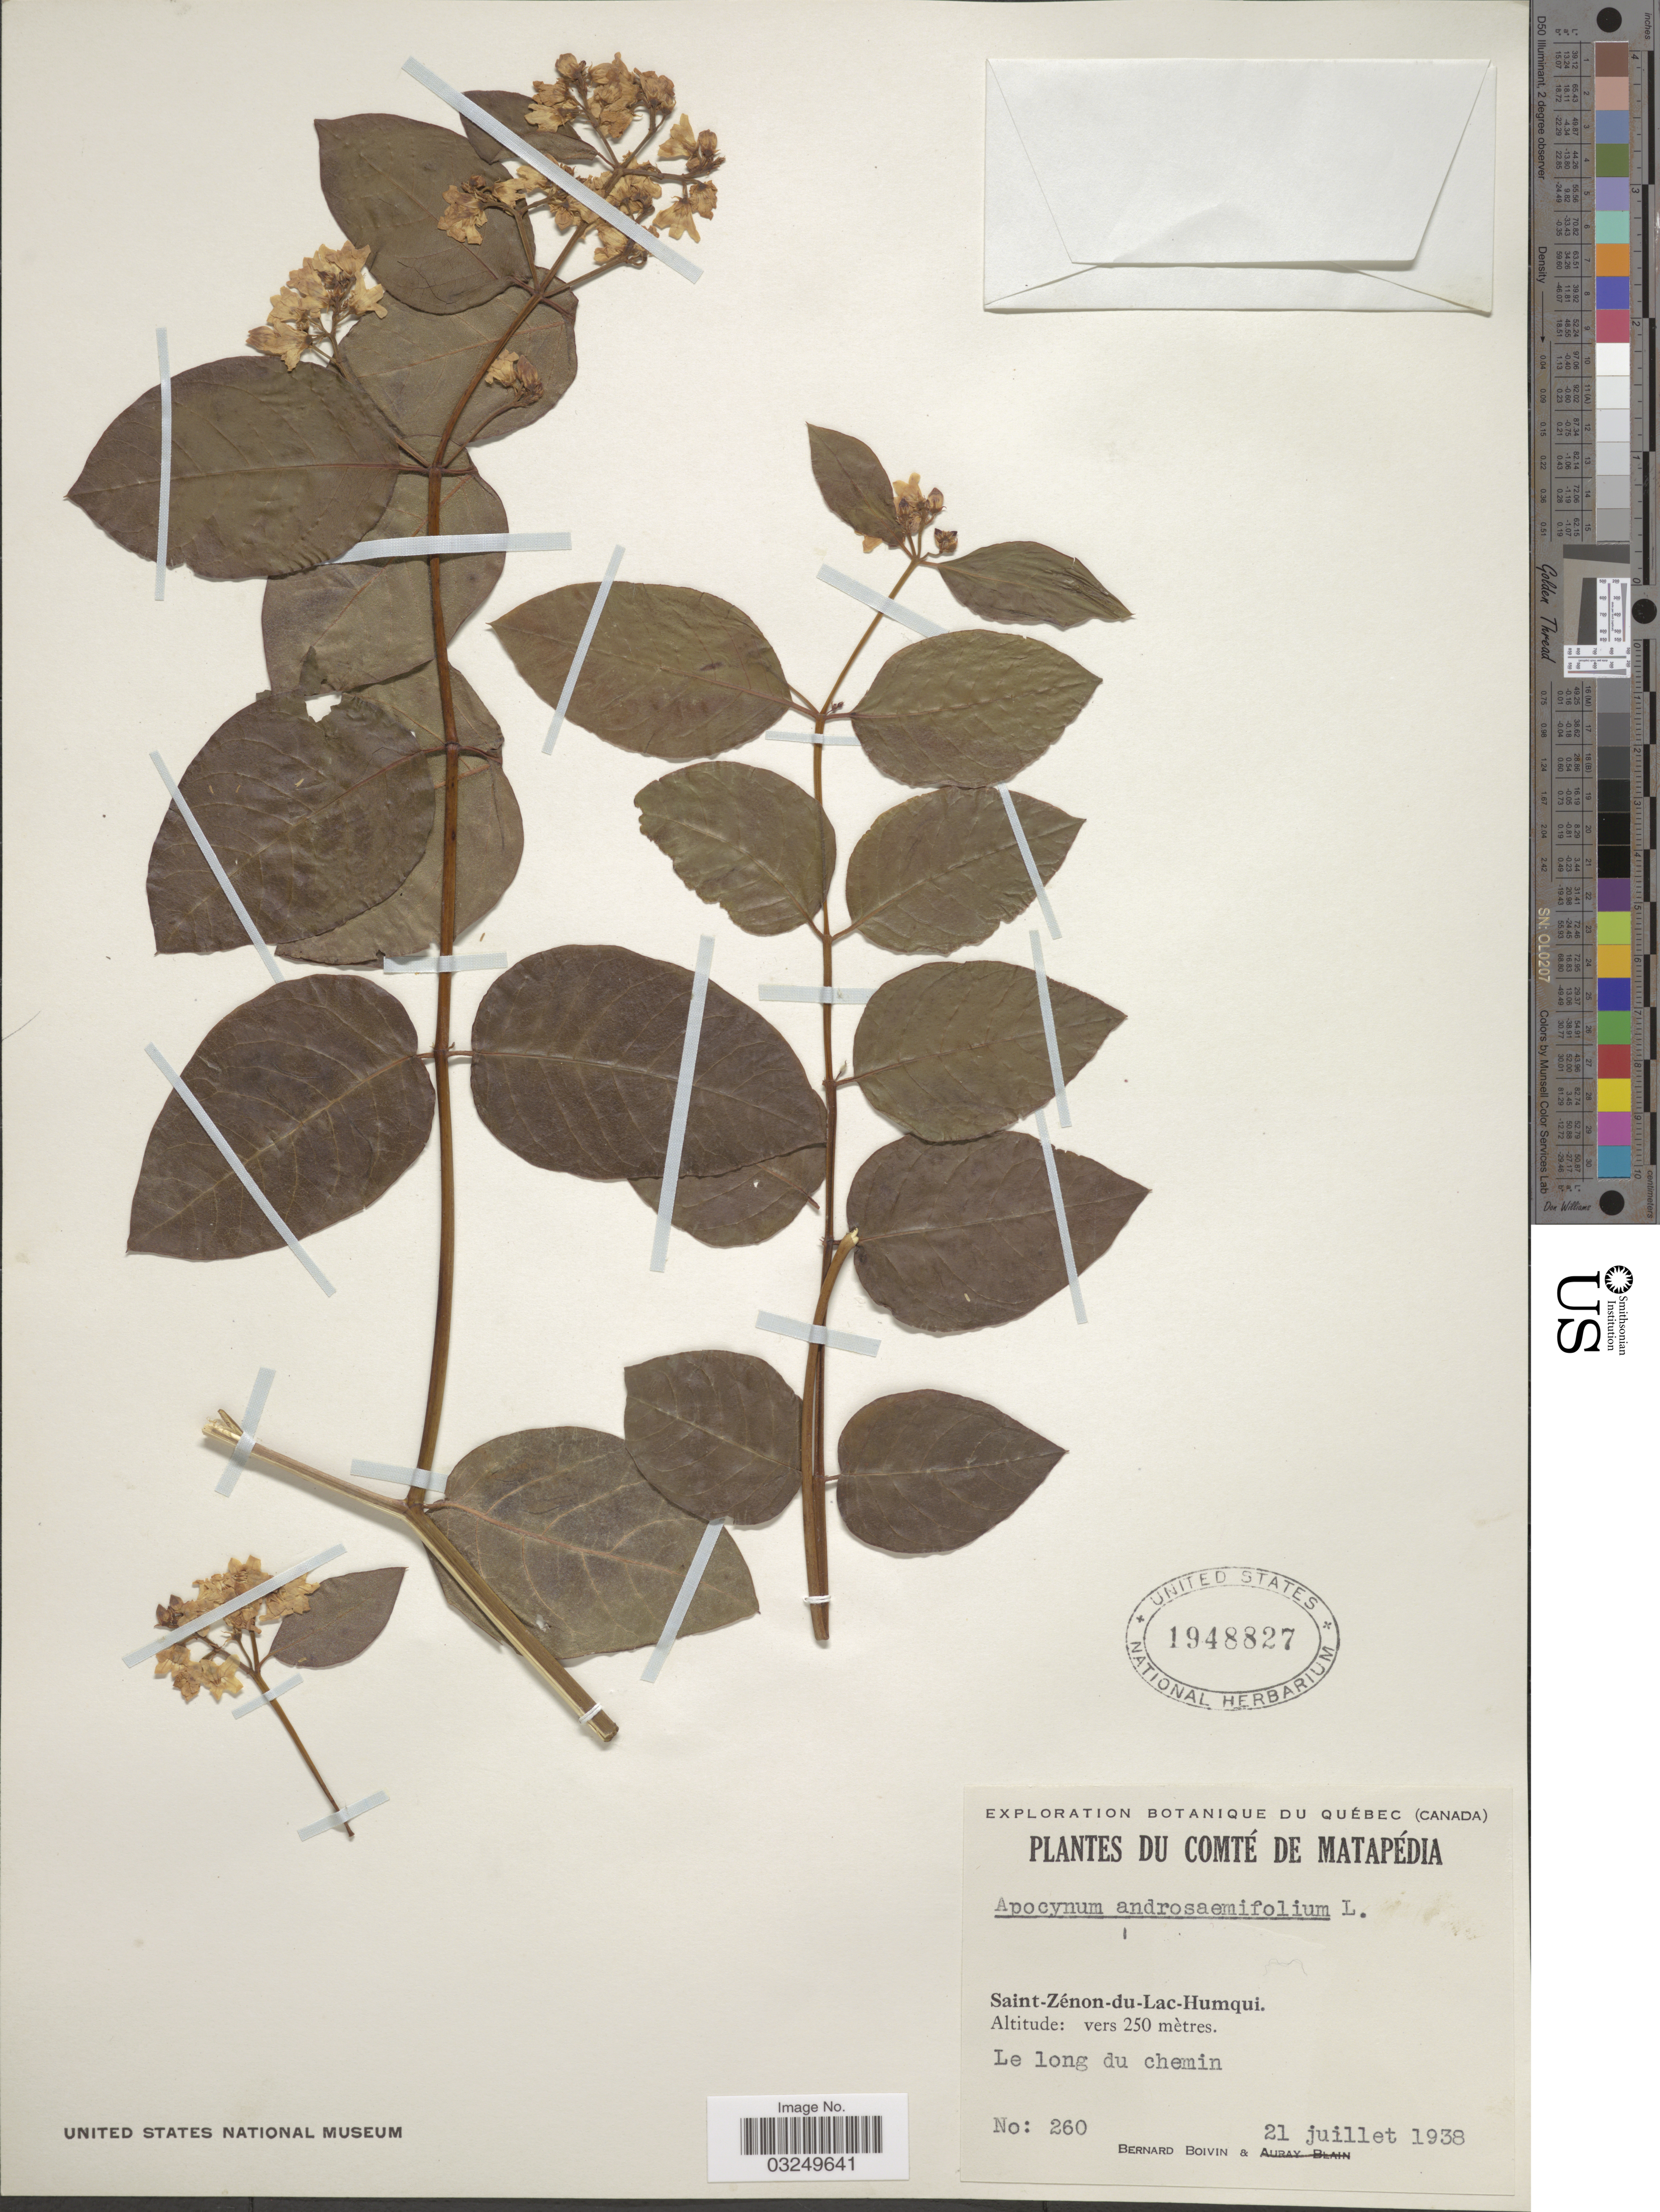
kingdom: Plantae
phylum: Tracheophyta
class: Magnoliopsida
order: Gentianales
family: Apocynaceae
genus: Apocynum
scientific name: Apocynum androsaemifolium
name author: L.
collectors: J. R. B. Boivin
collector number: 260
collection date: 1938-07-21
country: Canada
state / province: Quebec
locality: Du Comté de Matapédia. Saint-Zénon-du-Lac-Humqui.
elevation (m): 250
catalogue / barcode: US 1948827